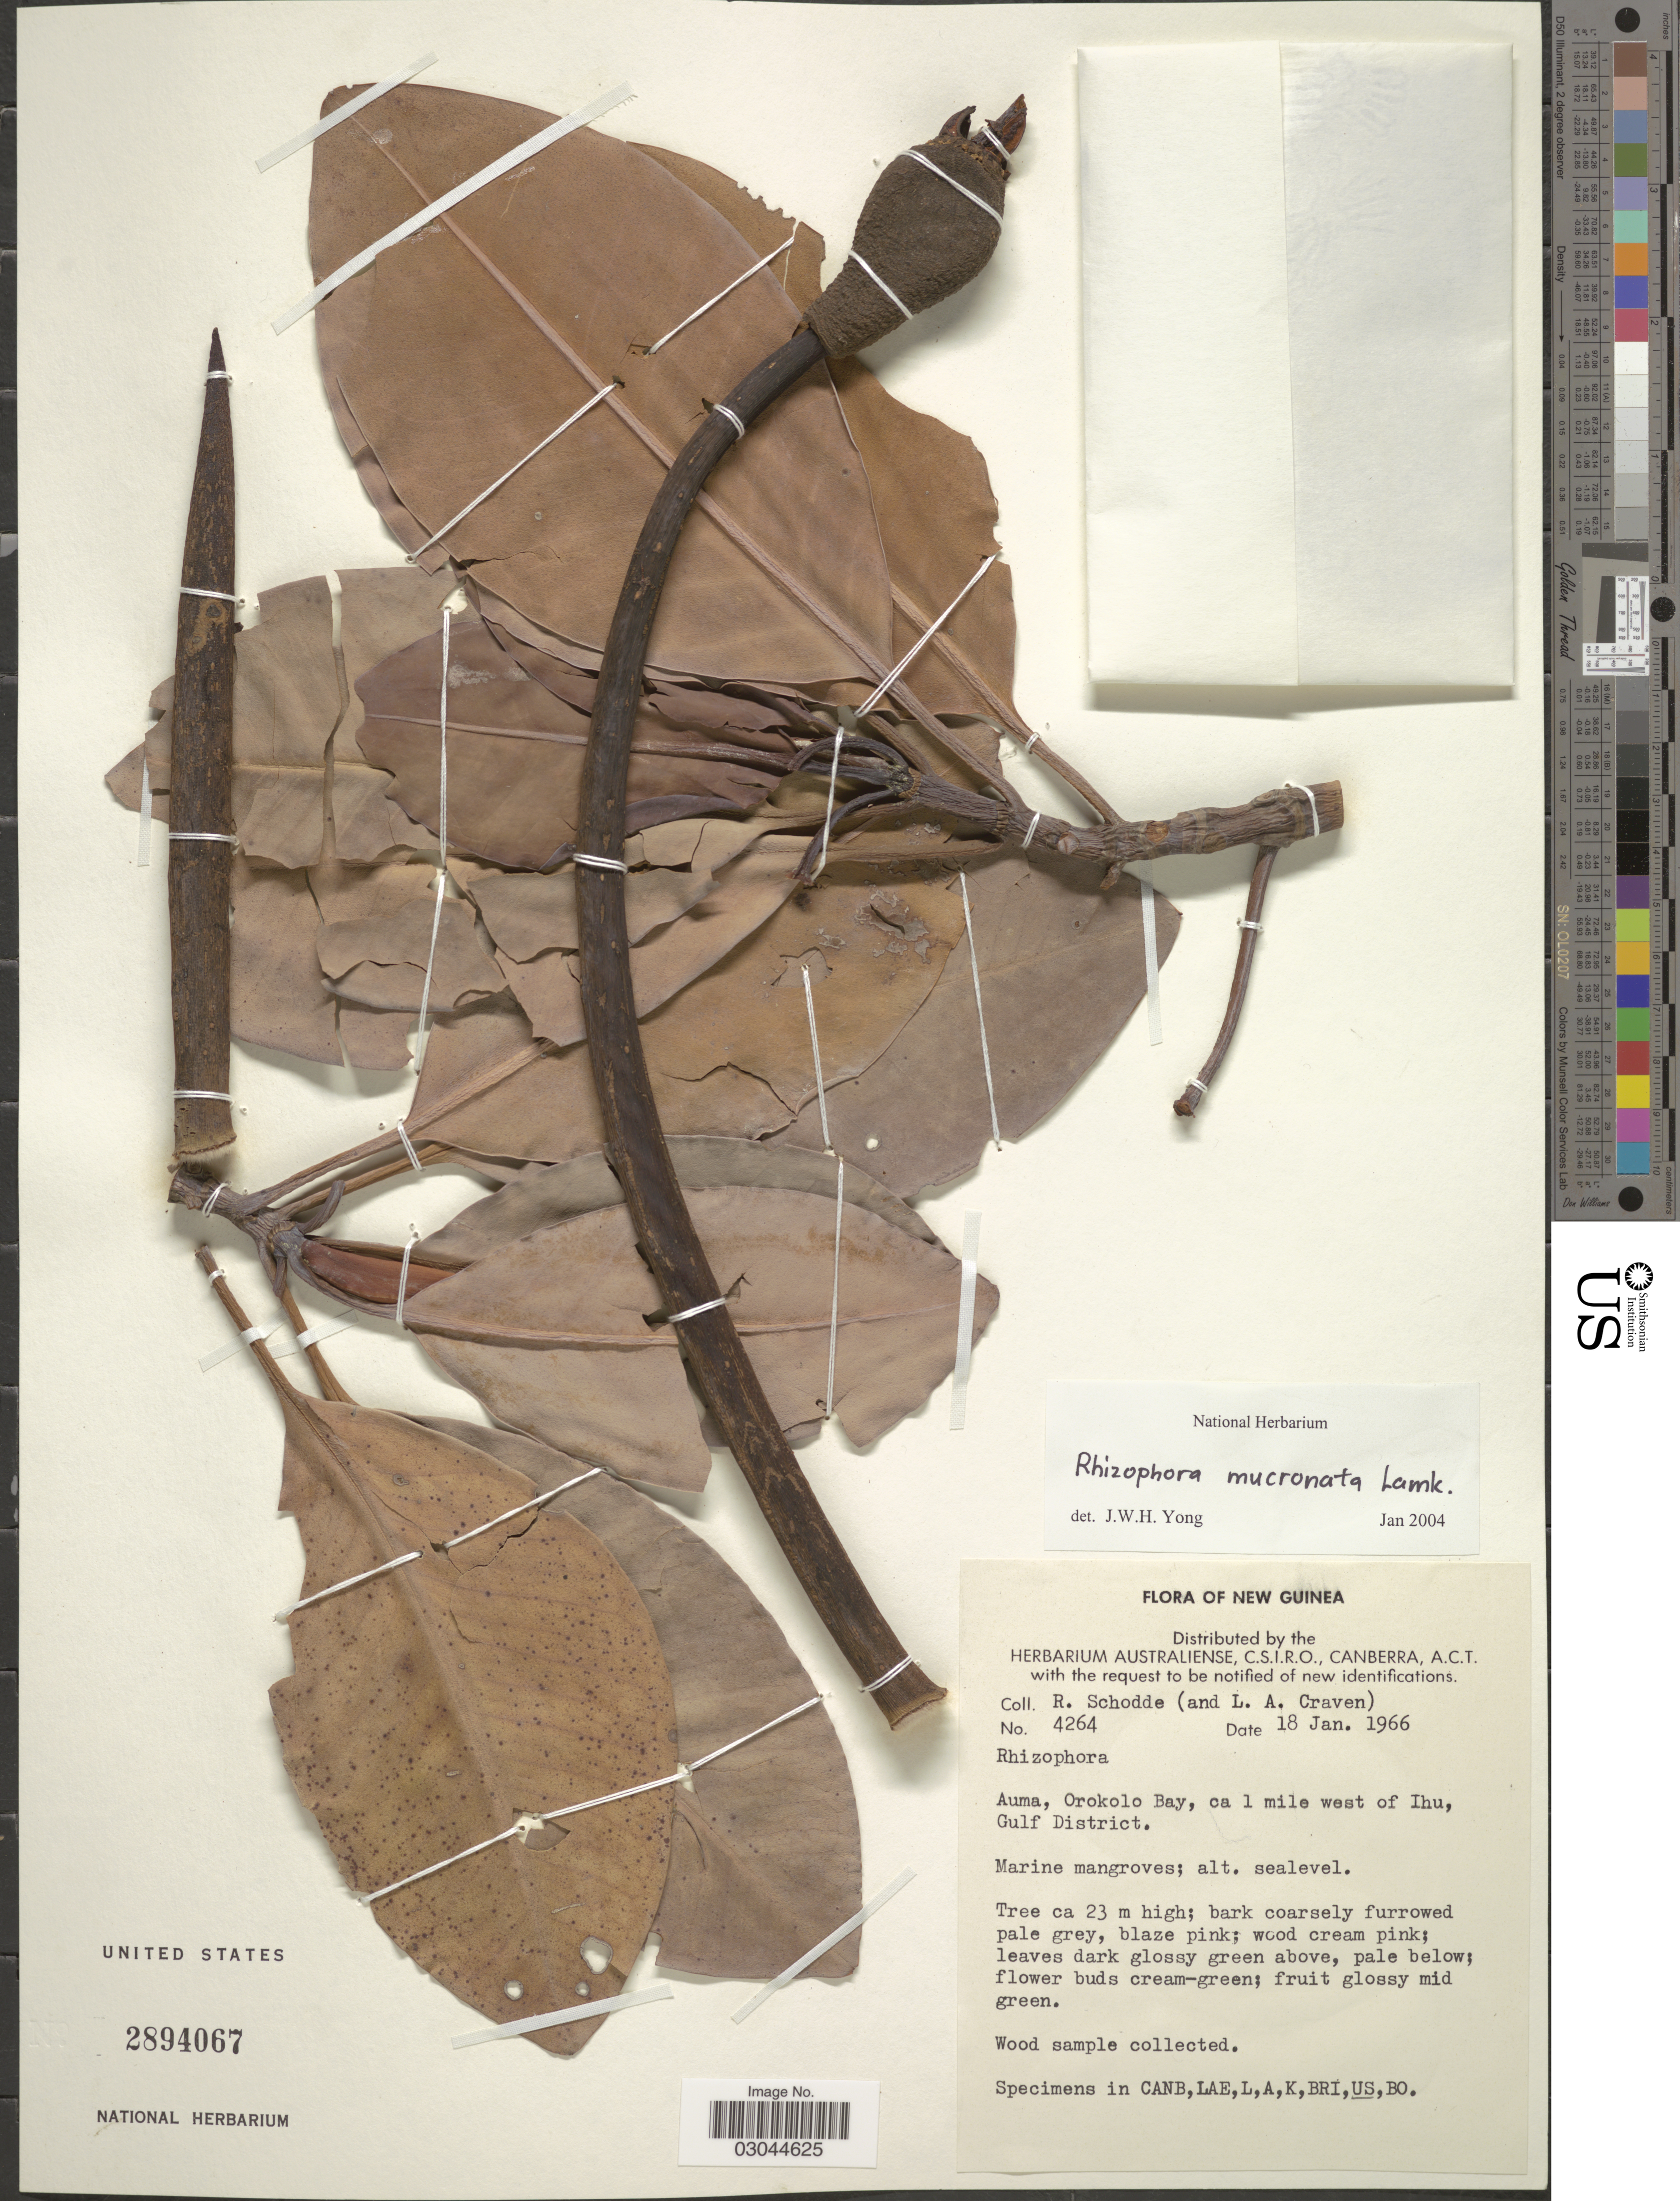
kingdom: Plantae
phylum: Tracheophyta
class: Magnoliopsida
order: Malpighiales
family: Rhizophoraceae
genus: Rhizophora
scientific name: Rhizophora mucronata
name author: Lam.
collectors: R. Schodde & L. A. Craven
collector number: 4264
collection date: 1966-01-18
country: Papua New Guinea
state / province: Gulf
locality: New Guinea. Auma, Orokolo Bay, ca 1 mile west of Ihu, Gulf District. Marine mangroves.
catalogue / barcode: US 2894067